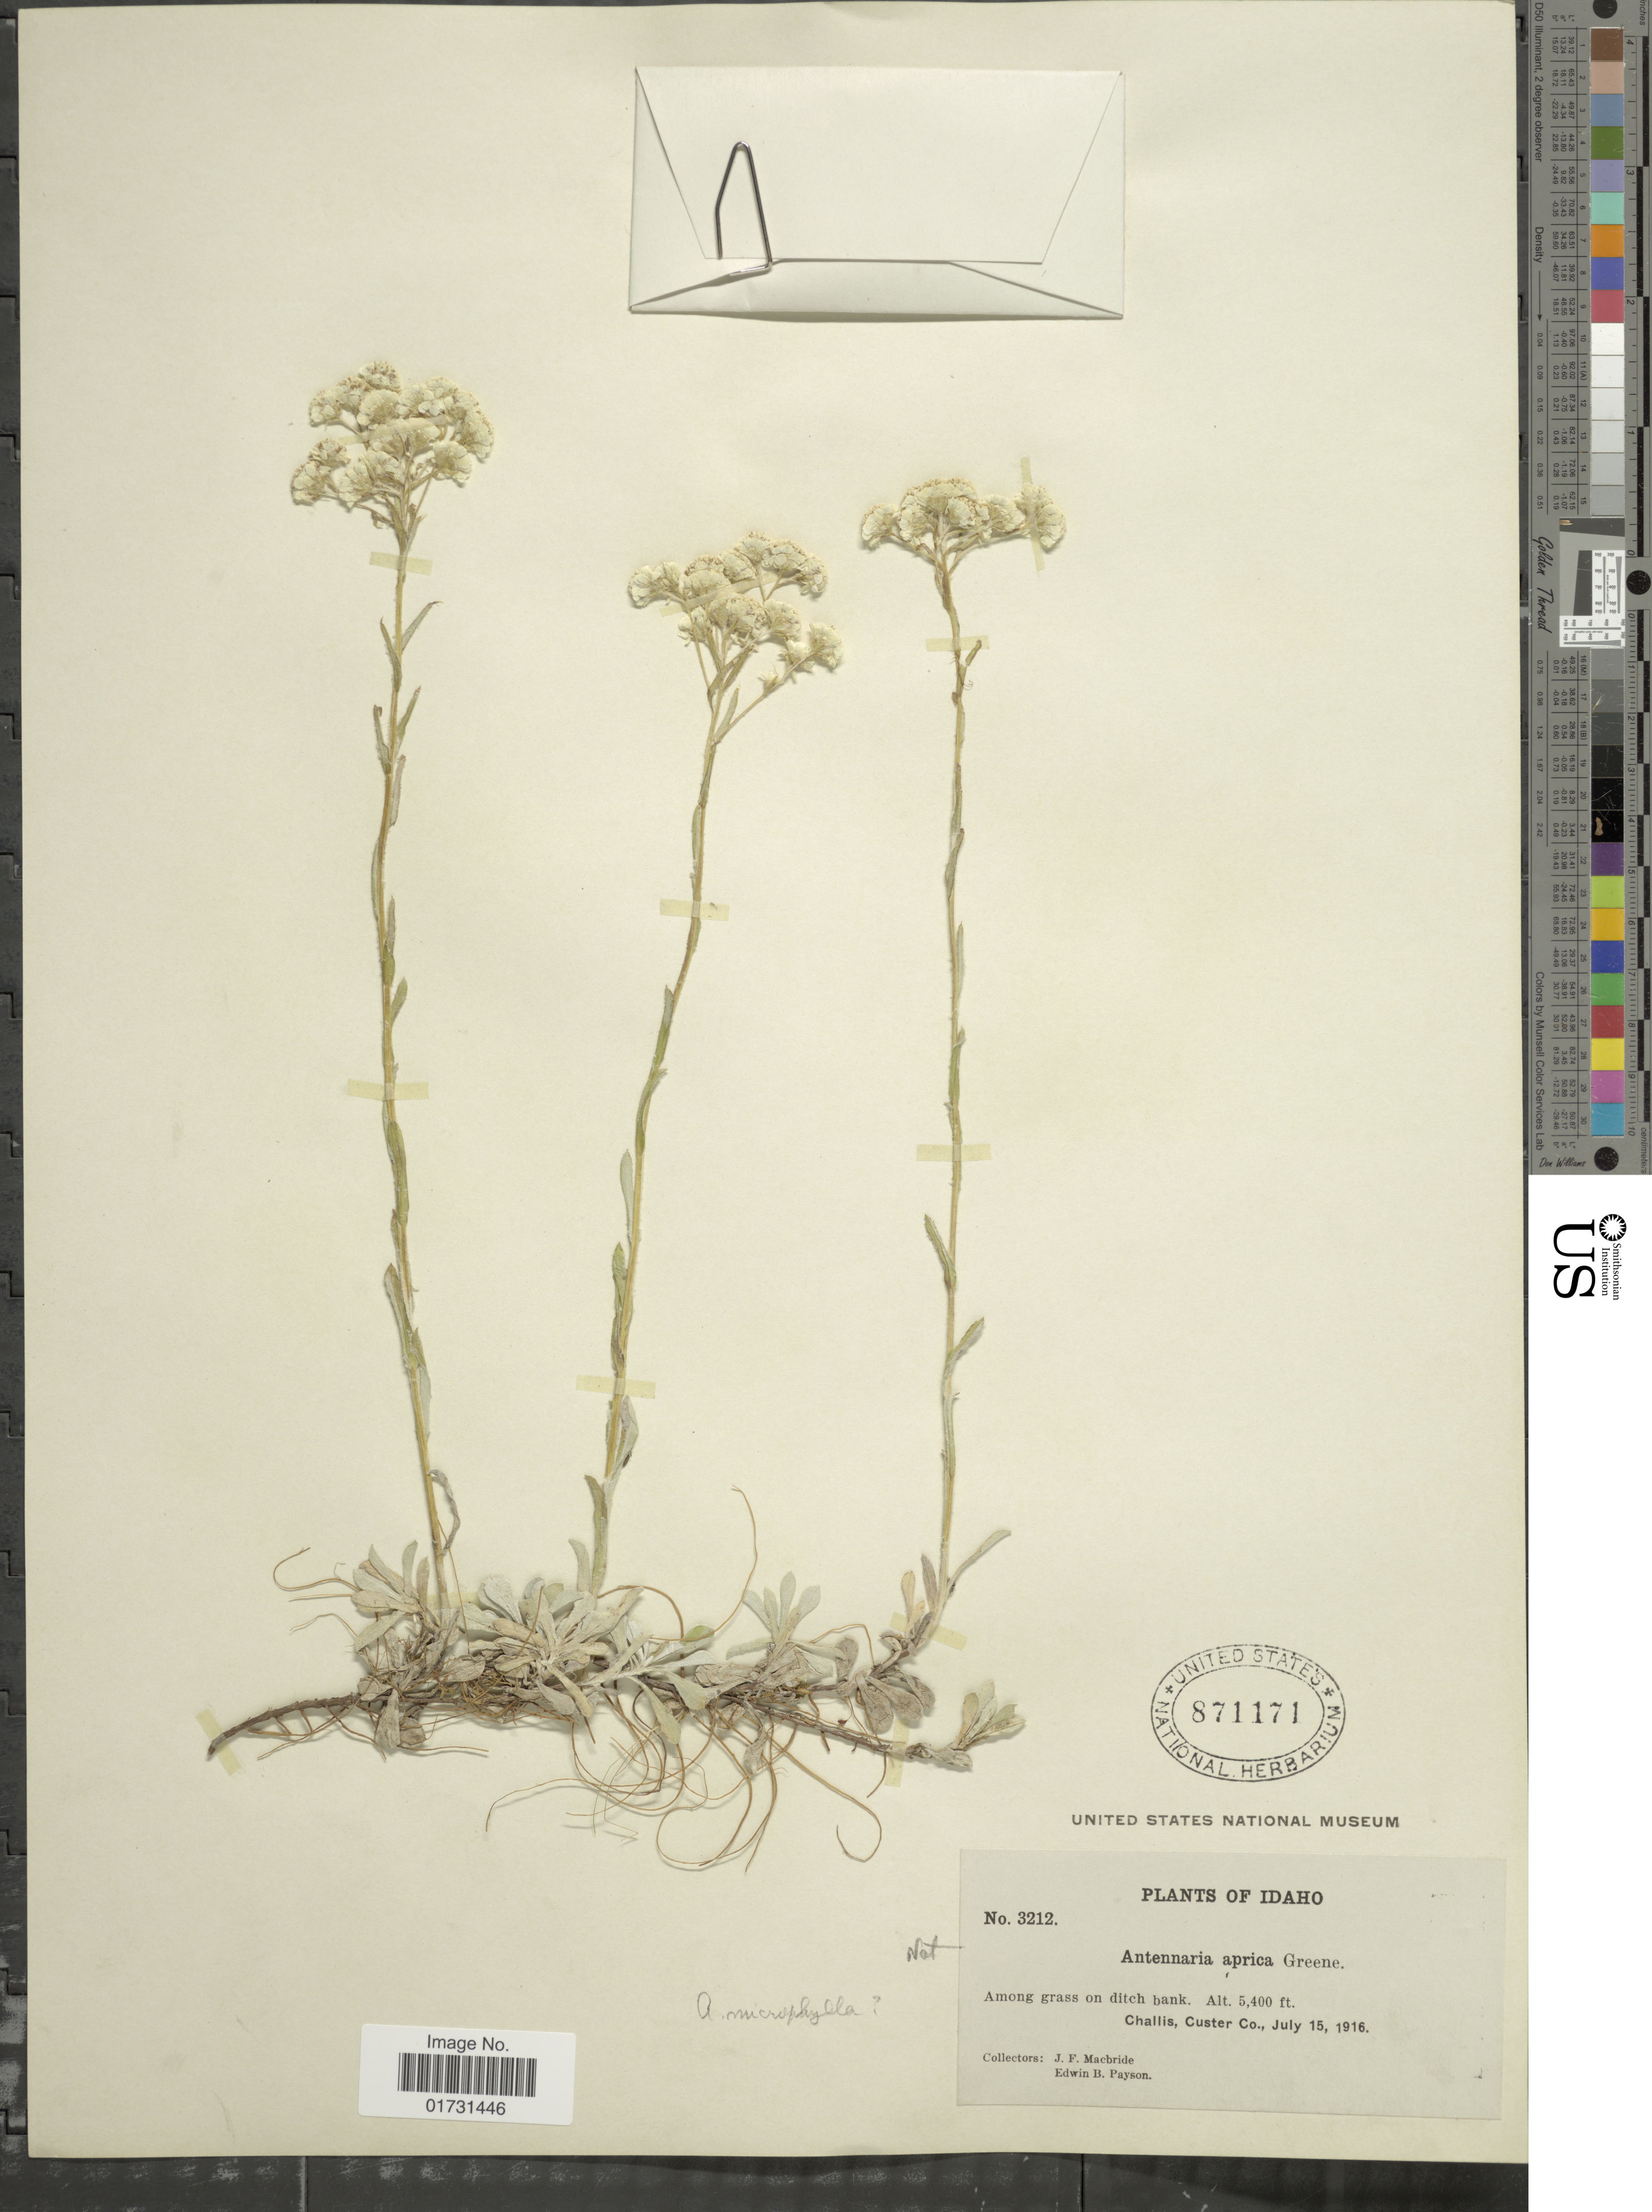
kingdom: Plantae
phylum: Tracheophyta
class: Magnoliopsida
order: Asterales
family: Asteraceae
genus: Antennaria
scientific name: Antennaria microphylla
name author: Rydb.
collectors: J. F. Macbride & E. B. Payson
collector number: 3212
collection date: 1916-07-15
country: United States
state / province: Idaho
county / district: Custer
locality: Challis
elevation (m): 1646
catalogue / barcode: US 871171